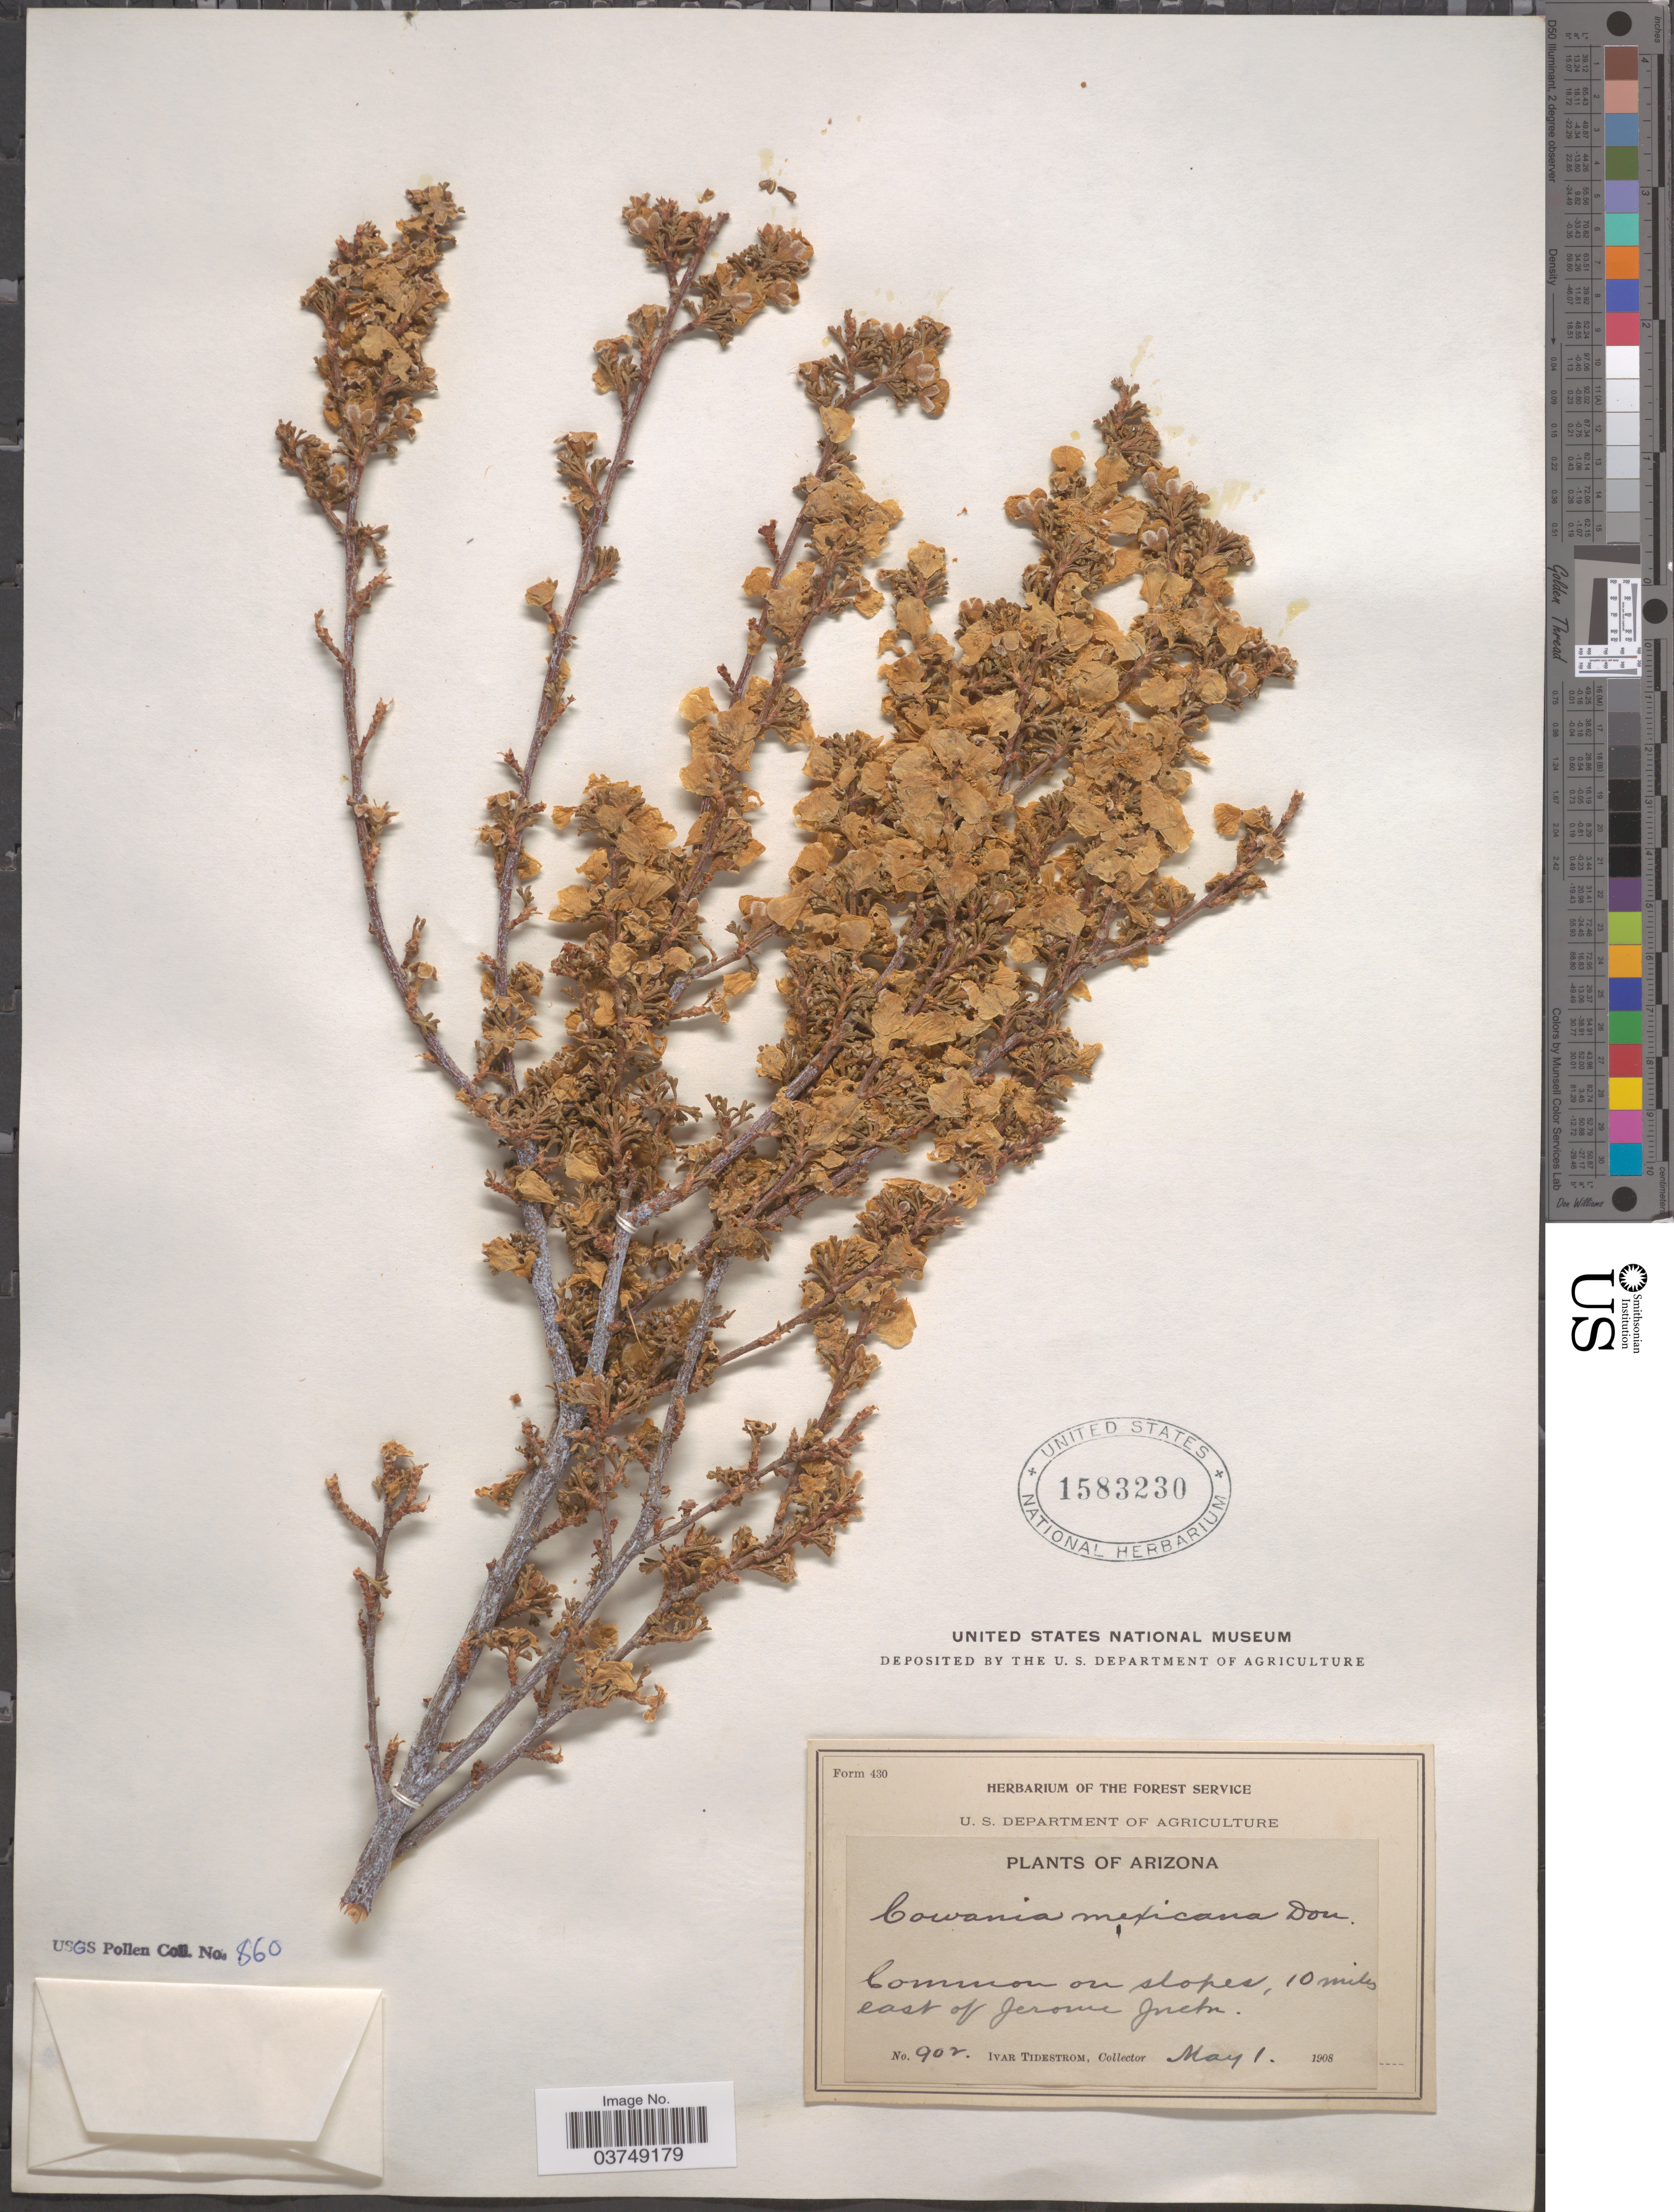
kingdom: Plantae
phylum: Tracheophyta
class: Magnoliopsida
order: Rosales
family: Rosaceae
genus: Purshia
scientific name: Purshia stansburyana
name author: (Torr.) Henrickson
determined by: Strong, Mark T., (BOT), Smithsonian Institution - National Museum of Natural History (UNITED STATES)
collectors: I. F. Tidestrom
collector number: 902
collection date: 1908-05-01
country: United States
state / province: Arizona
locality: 10 miles east of Jerome Jnctn.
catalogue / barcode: US 1583230